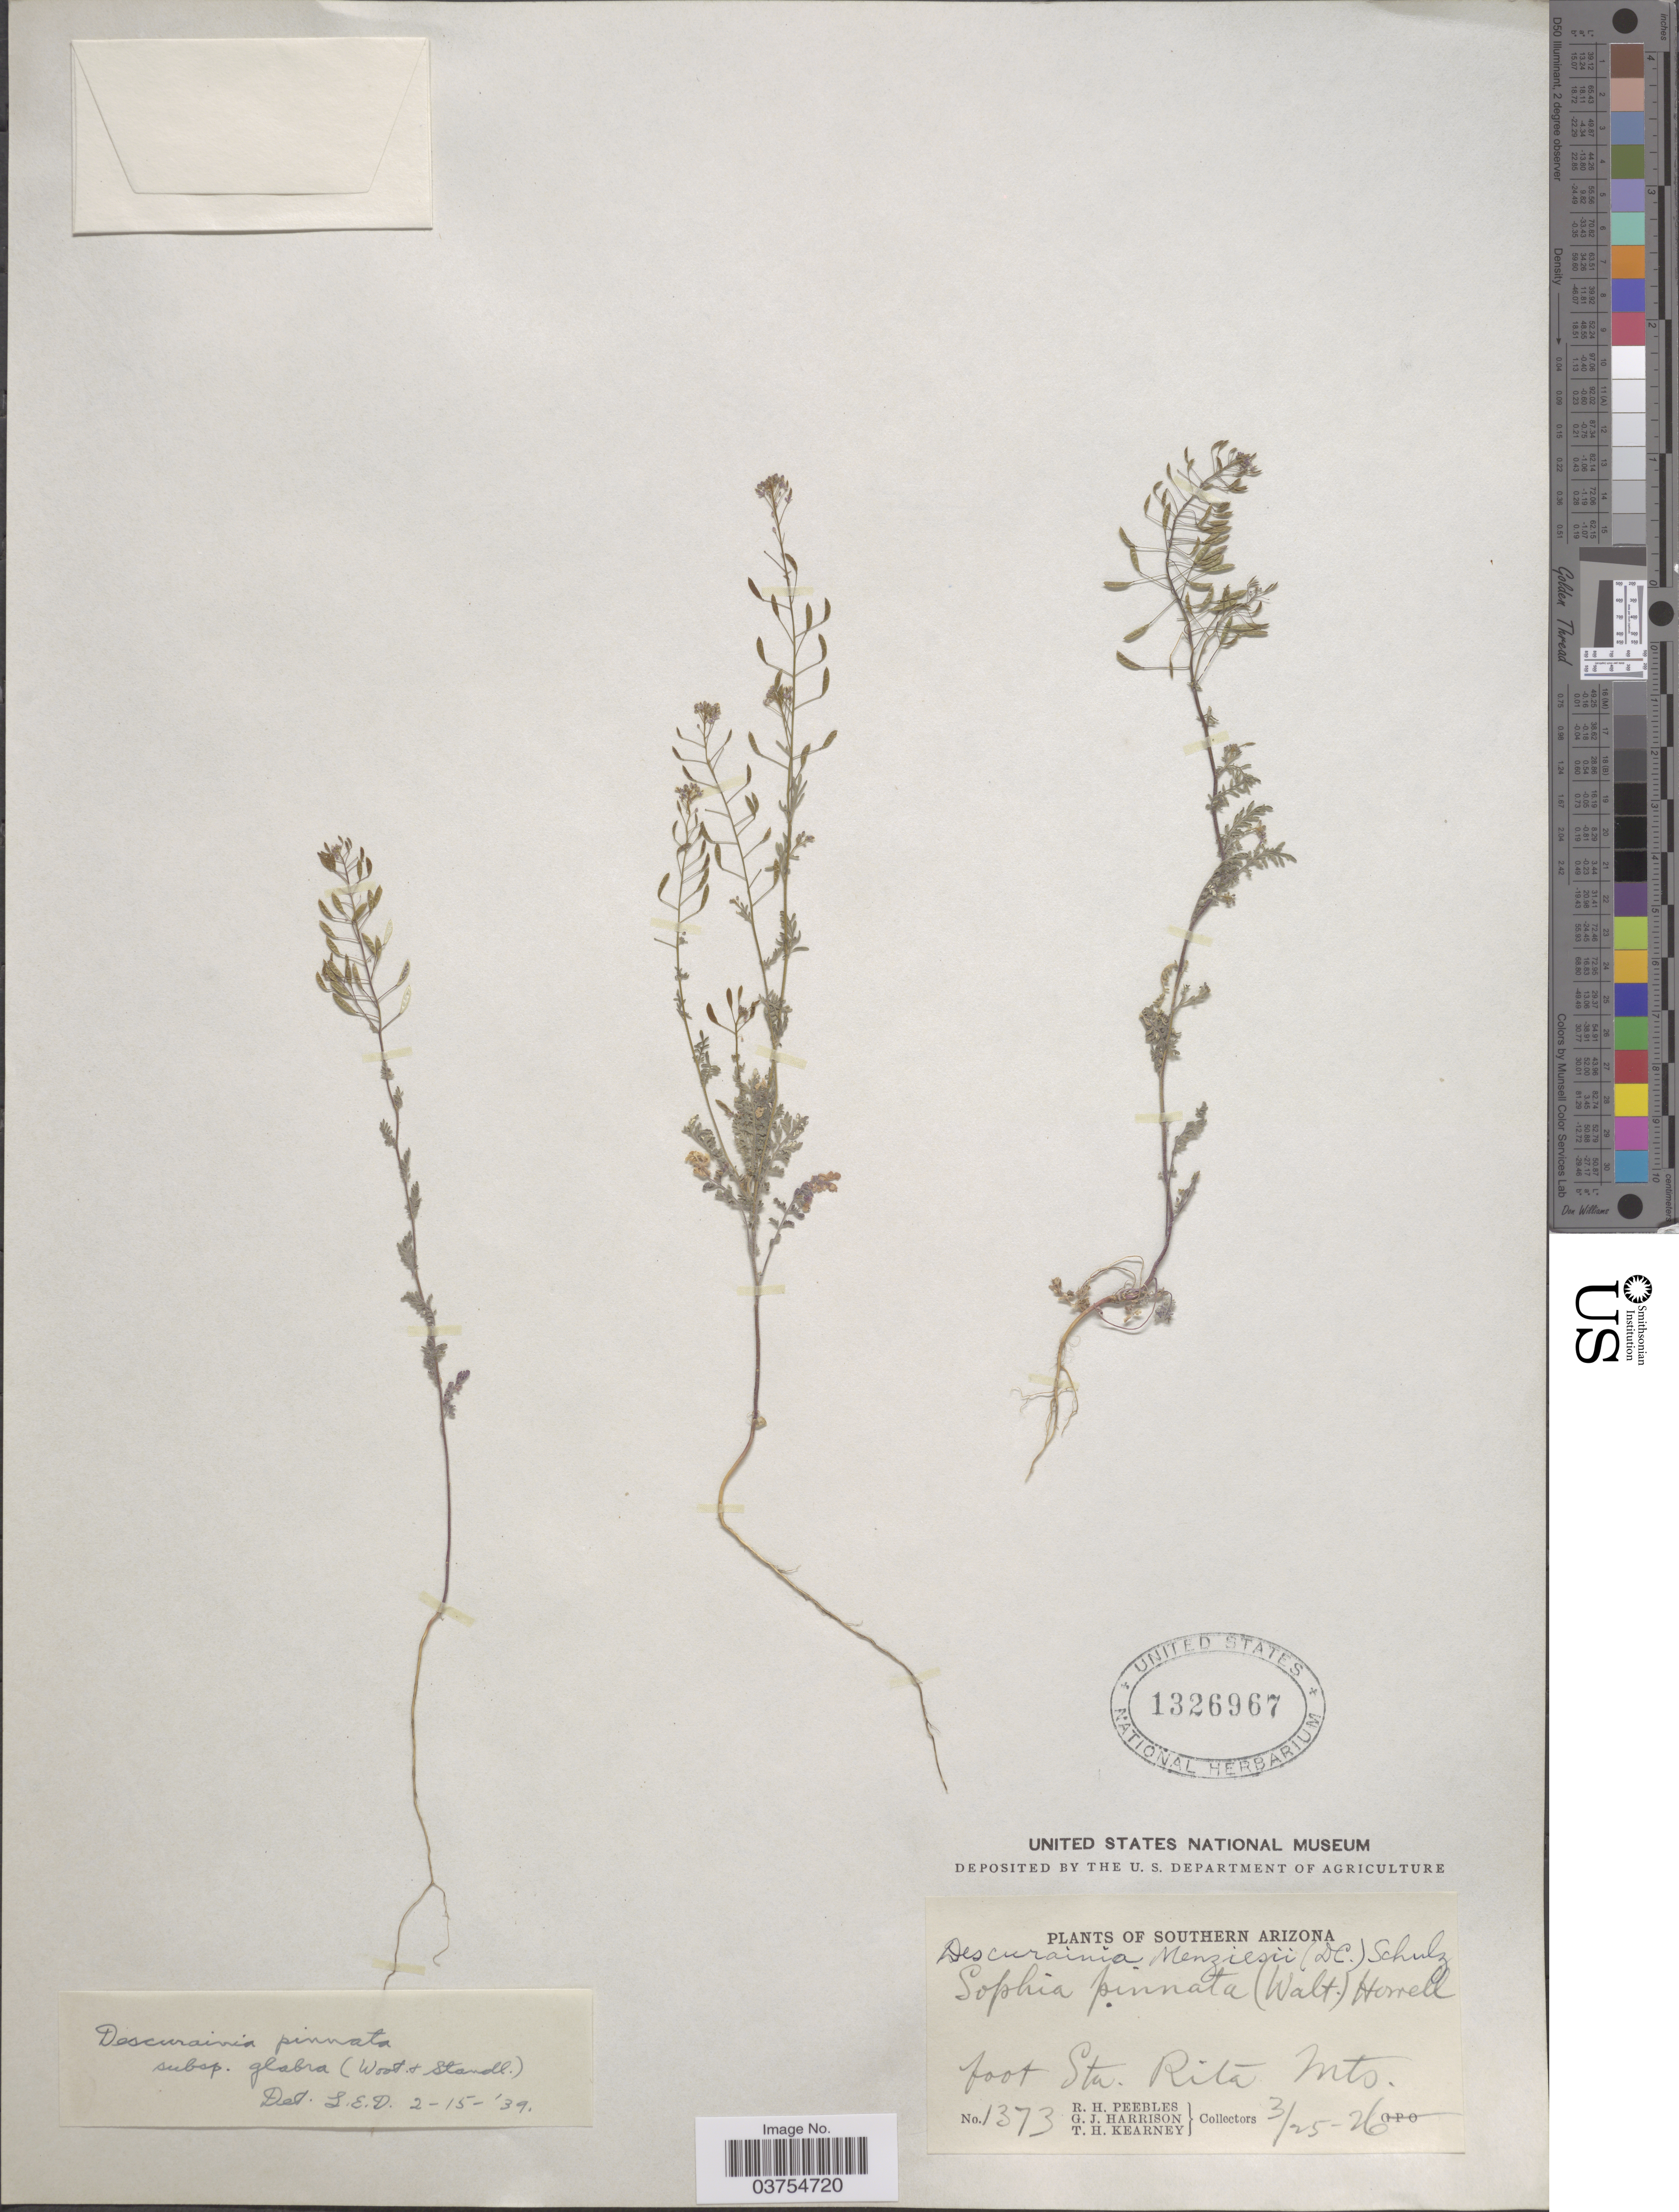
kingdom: Plantae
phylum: Tracheophyta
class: Magnoliopsida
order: Brassicales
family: Brassicaceae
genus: Descurainia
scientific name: Descurainia pinnata subsp. glabra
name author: (Wooton & Standl.) Detling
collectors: R. H. Peebles, G. J. Harrison & T. H. Kearney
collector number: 1373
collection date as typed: Transcribed d/m/y: 25/3/26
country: United States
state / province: Arizona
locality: Southern Arizona. Foot Sta. Rita Mts.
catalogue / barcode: US 1326967